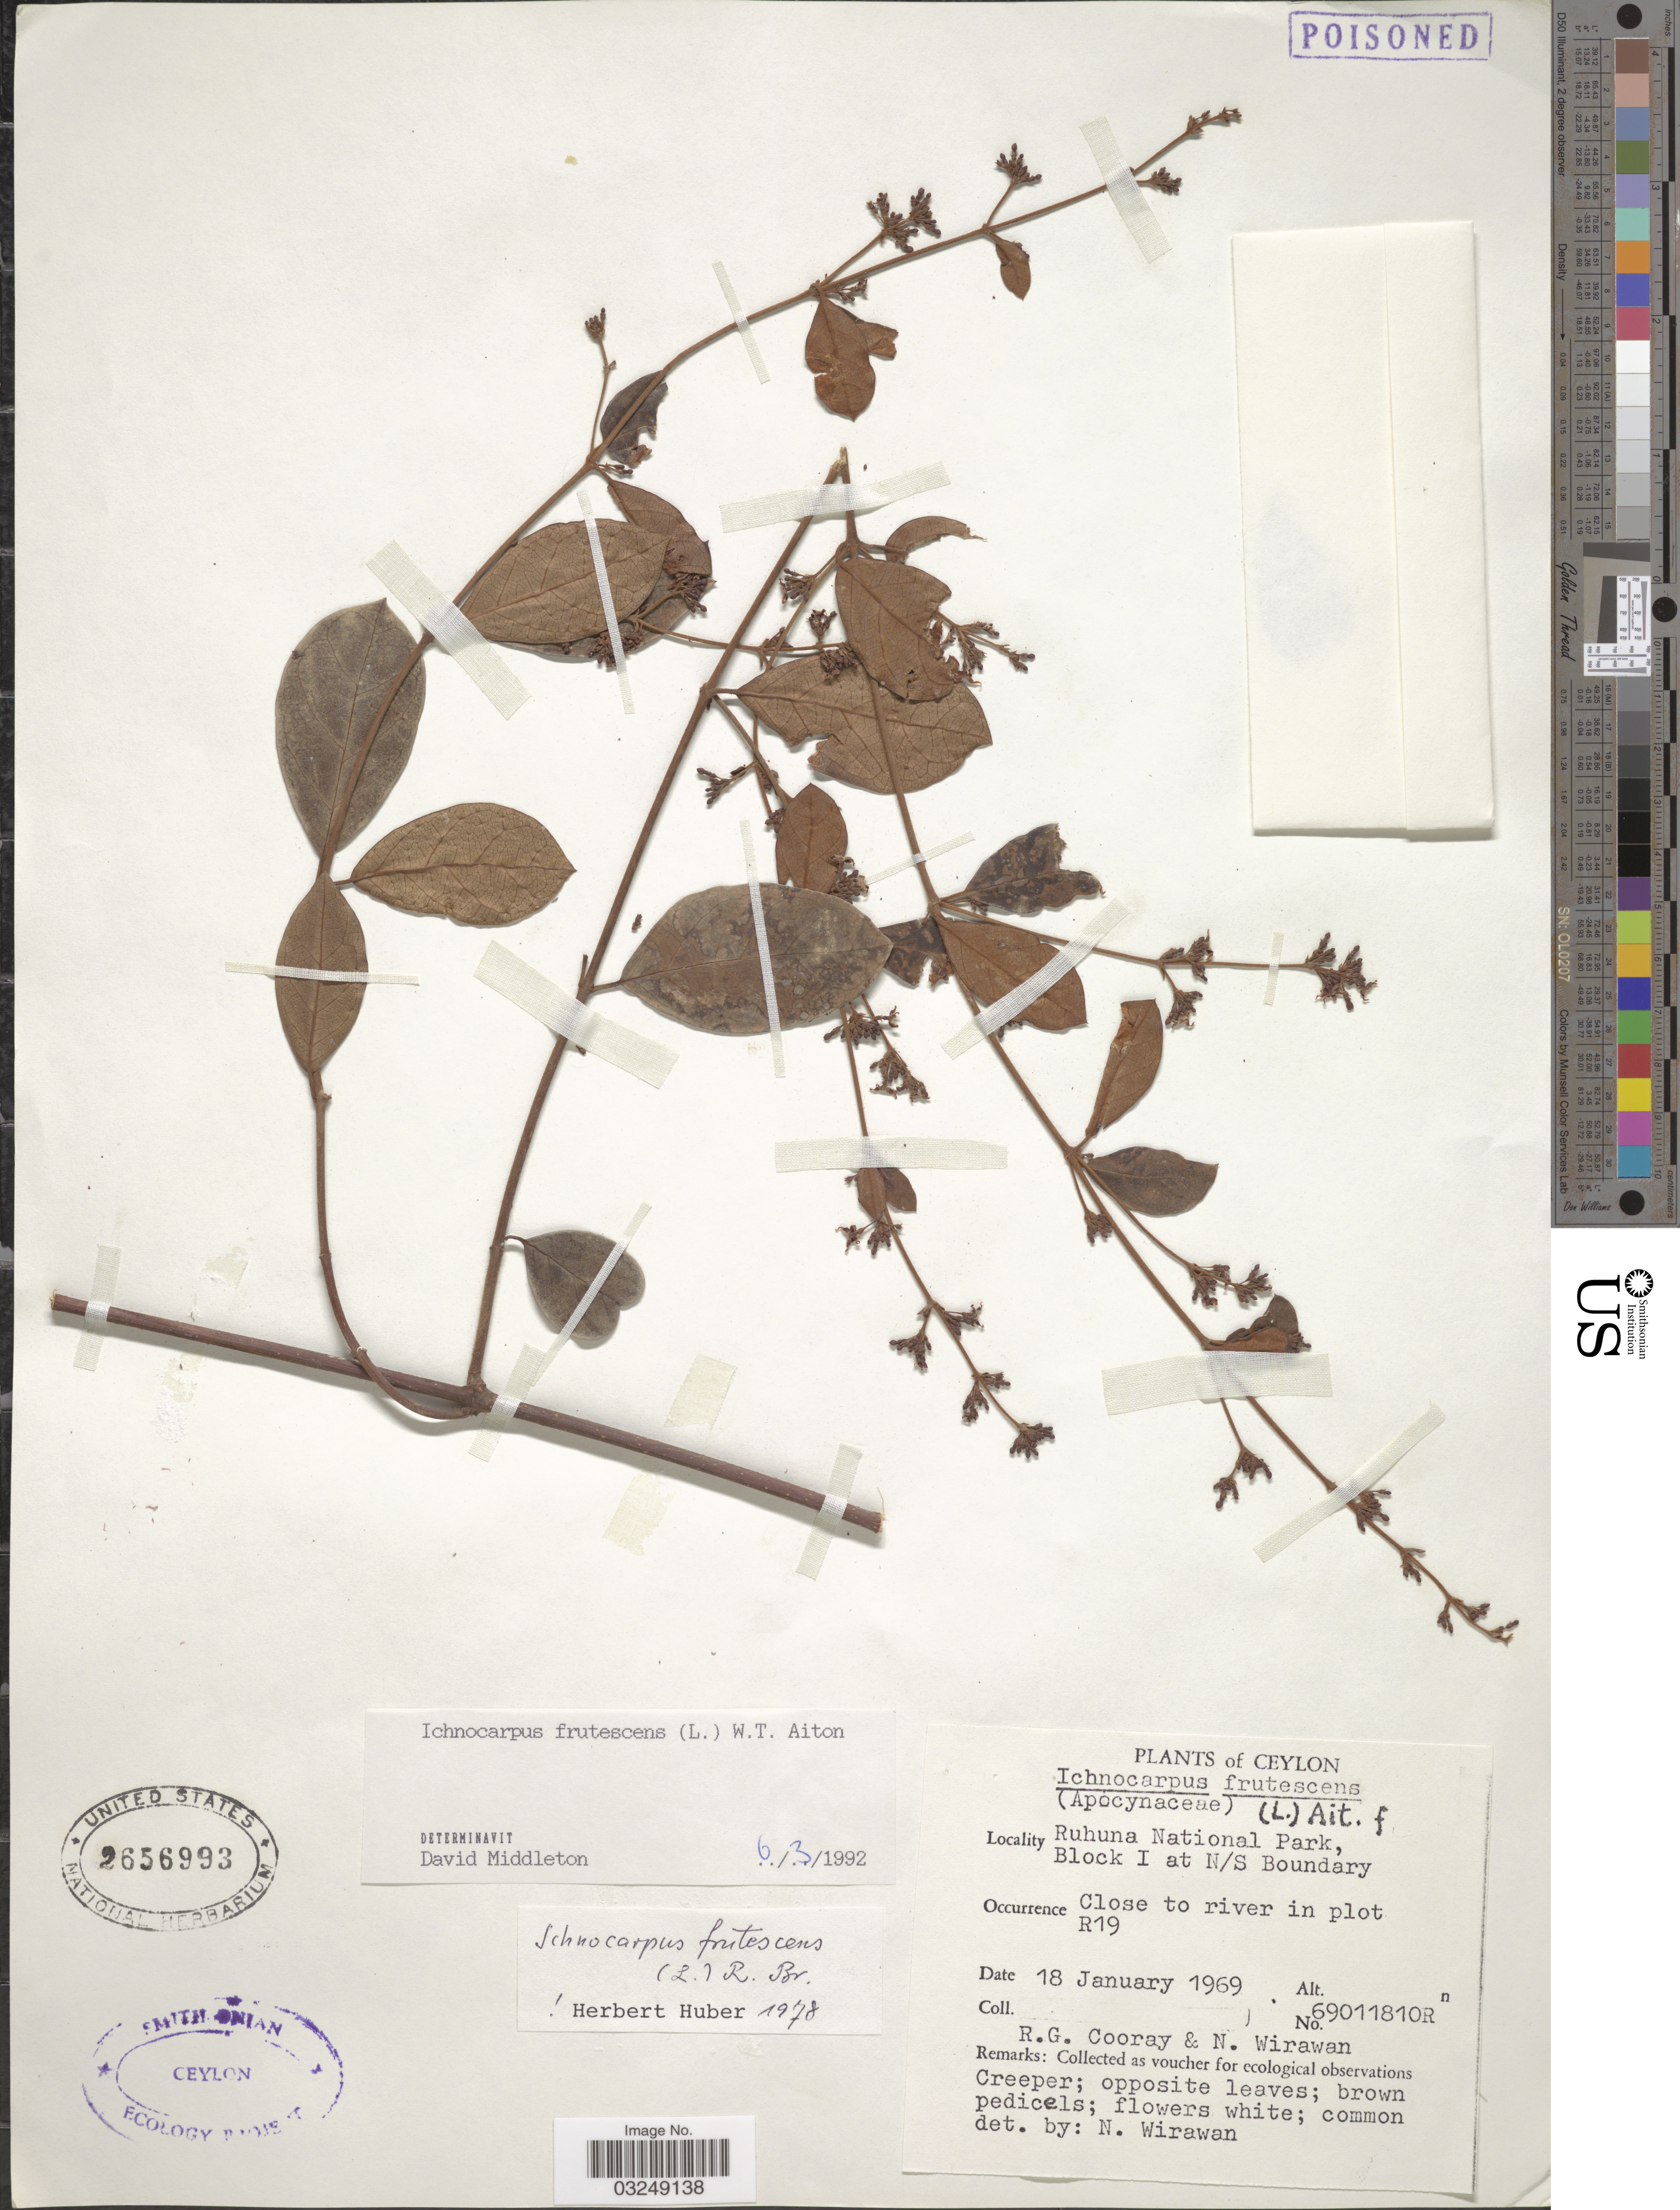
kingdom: Plantae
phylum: Tracheophyta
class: Magnoliopsida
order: Gentianales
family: Apocynaceae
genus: Ichnocarpus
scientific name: Ichnocarpus frutescens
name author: (L.) W.T. Aiton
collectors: R. Cooray & N. Wirawan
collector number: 69011810R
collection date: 1969-11-18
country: Sri Lanka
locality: Ceylon. Ruhuna National Park, Block I at N/S Boundary. Close to river in plot R19.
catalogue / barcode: US 2656993